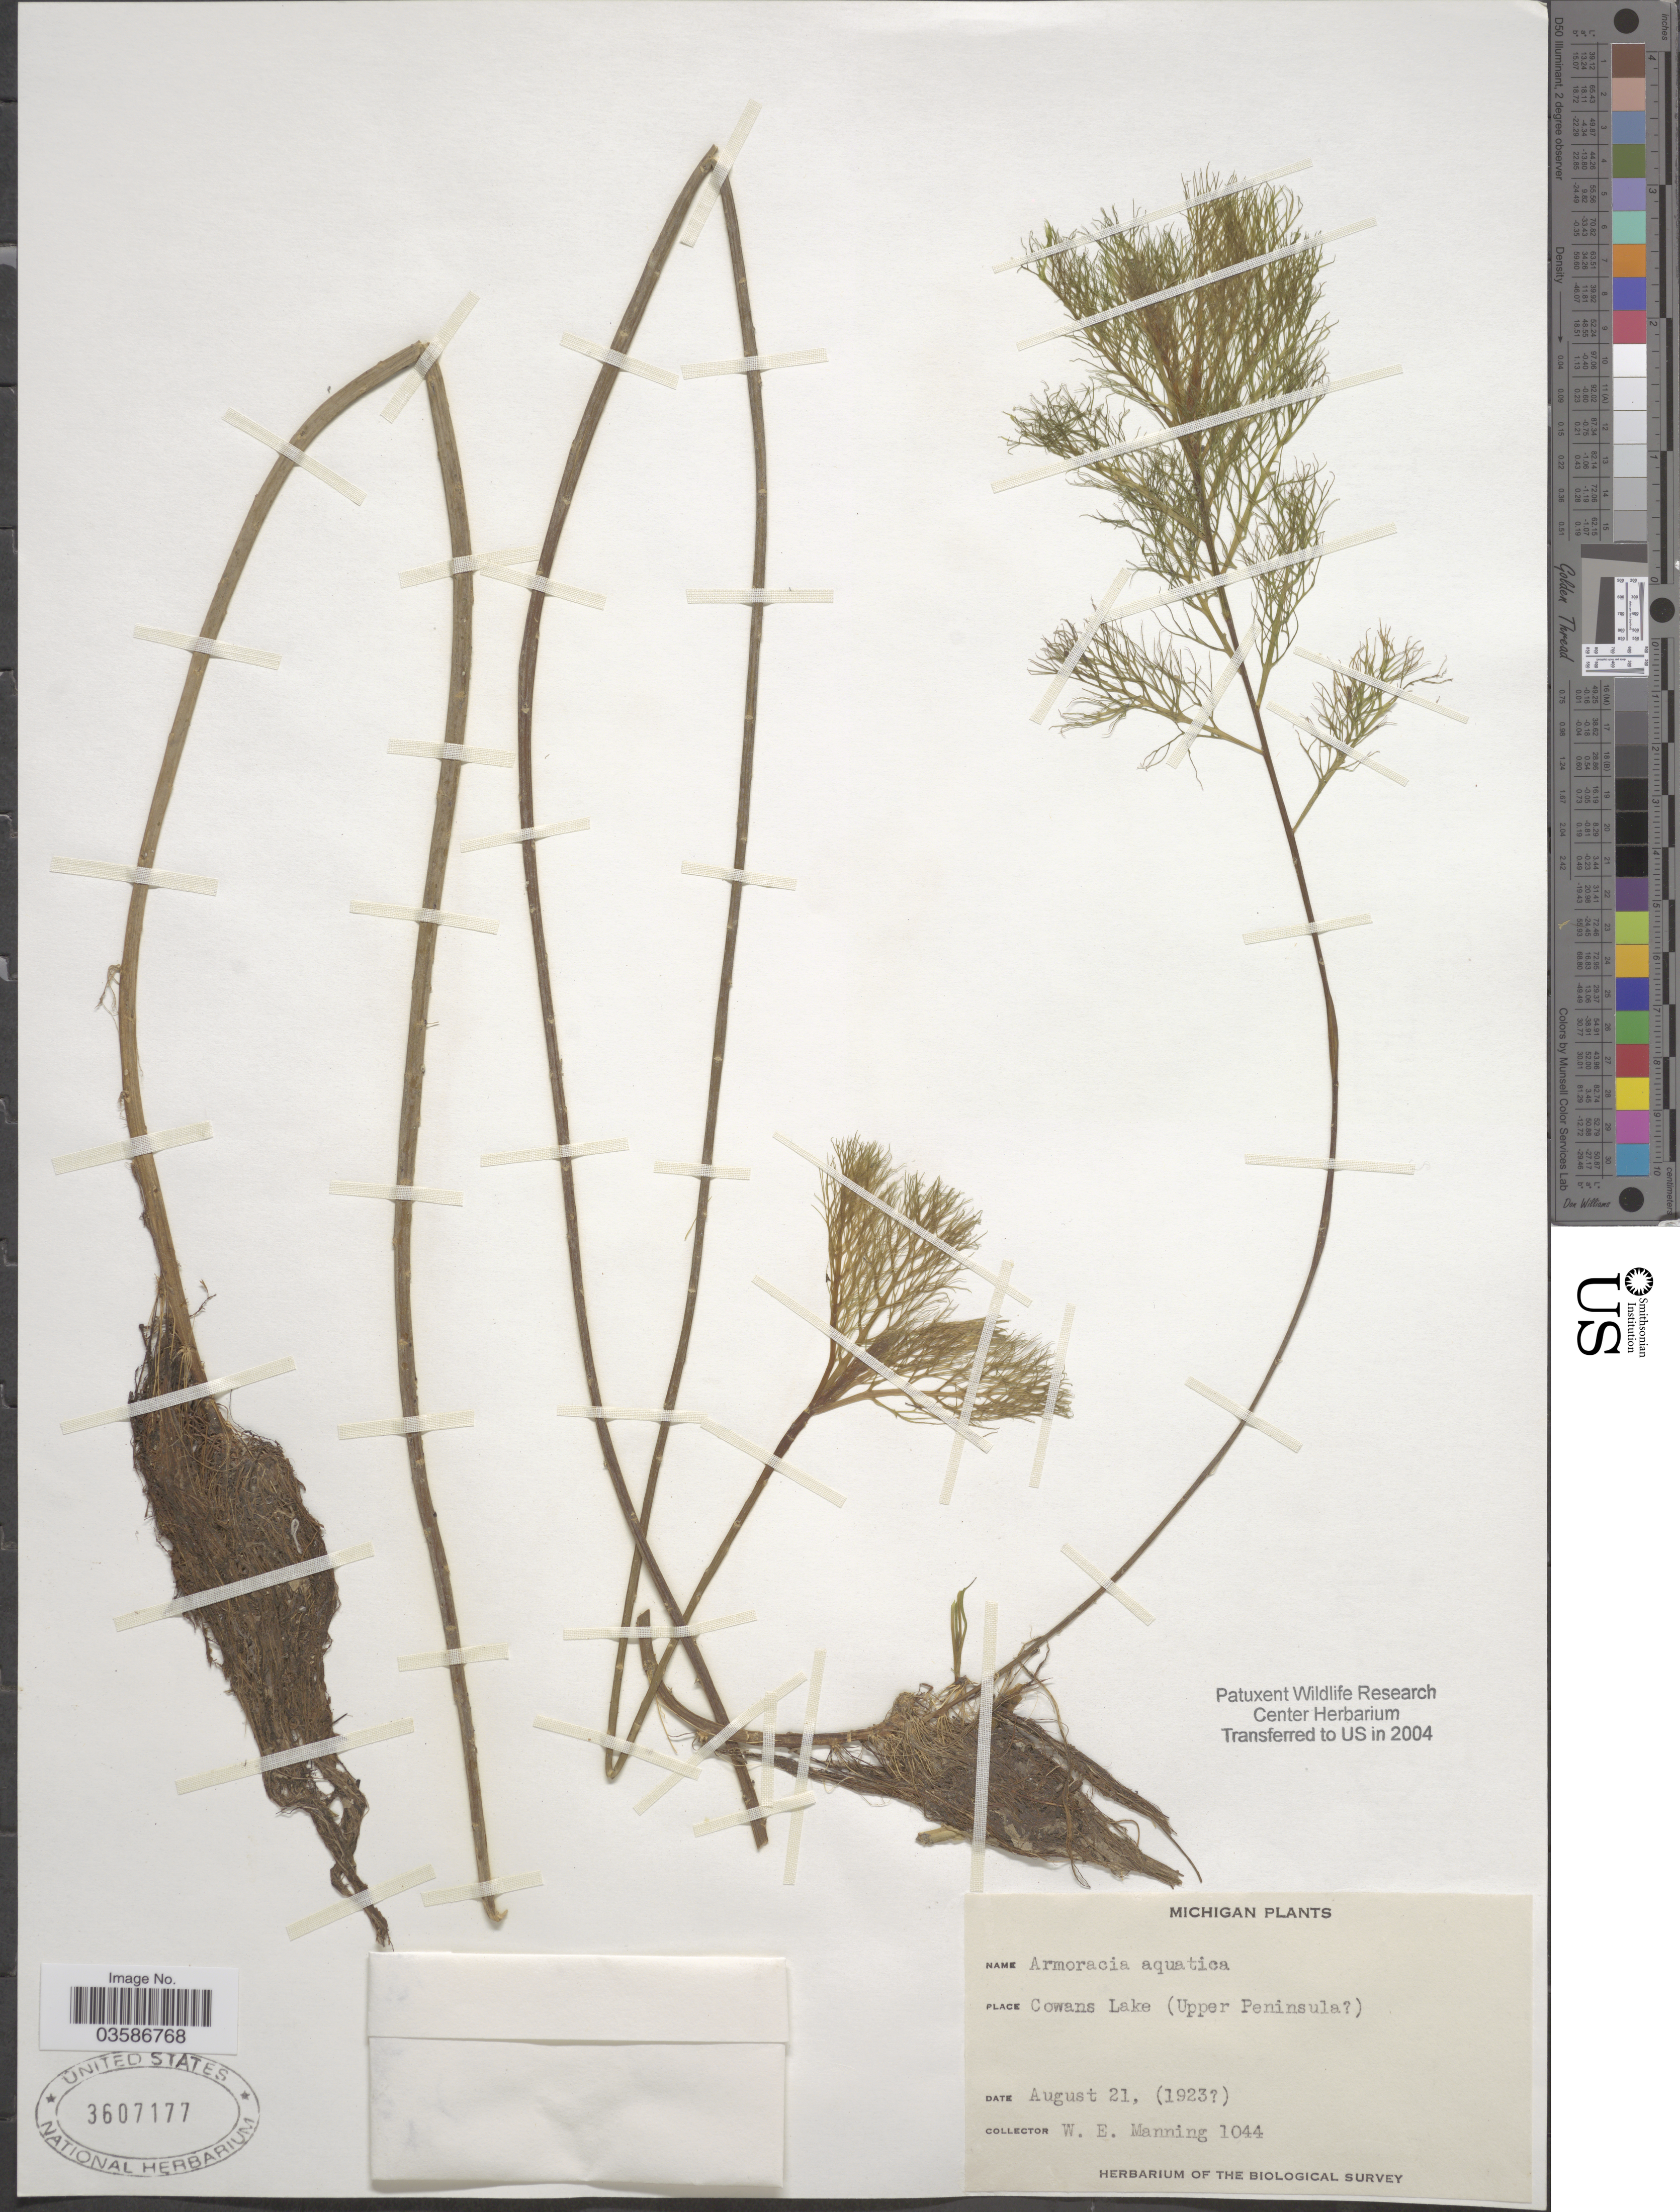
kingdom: Plantae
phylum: Tracheophyta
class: Magnoliopsida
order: Brassicales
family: Brassicaceae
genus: Rorippa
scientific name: Rorippa aquatica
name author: (Eaton) E.J. Palmer & Steyerm.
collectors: W. Manning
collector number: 1044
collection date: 1923-08-21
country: United States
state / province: Michigan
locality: Cowans Lake (Upper Peninsula).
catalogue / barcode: US 3607177